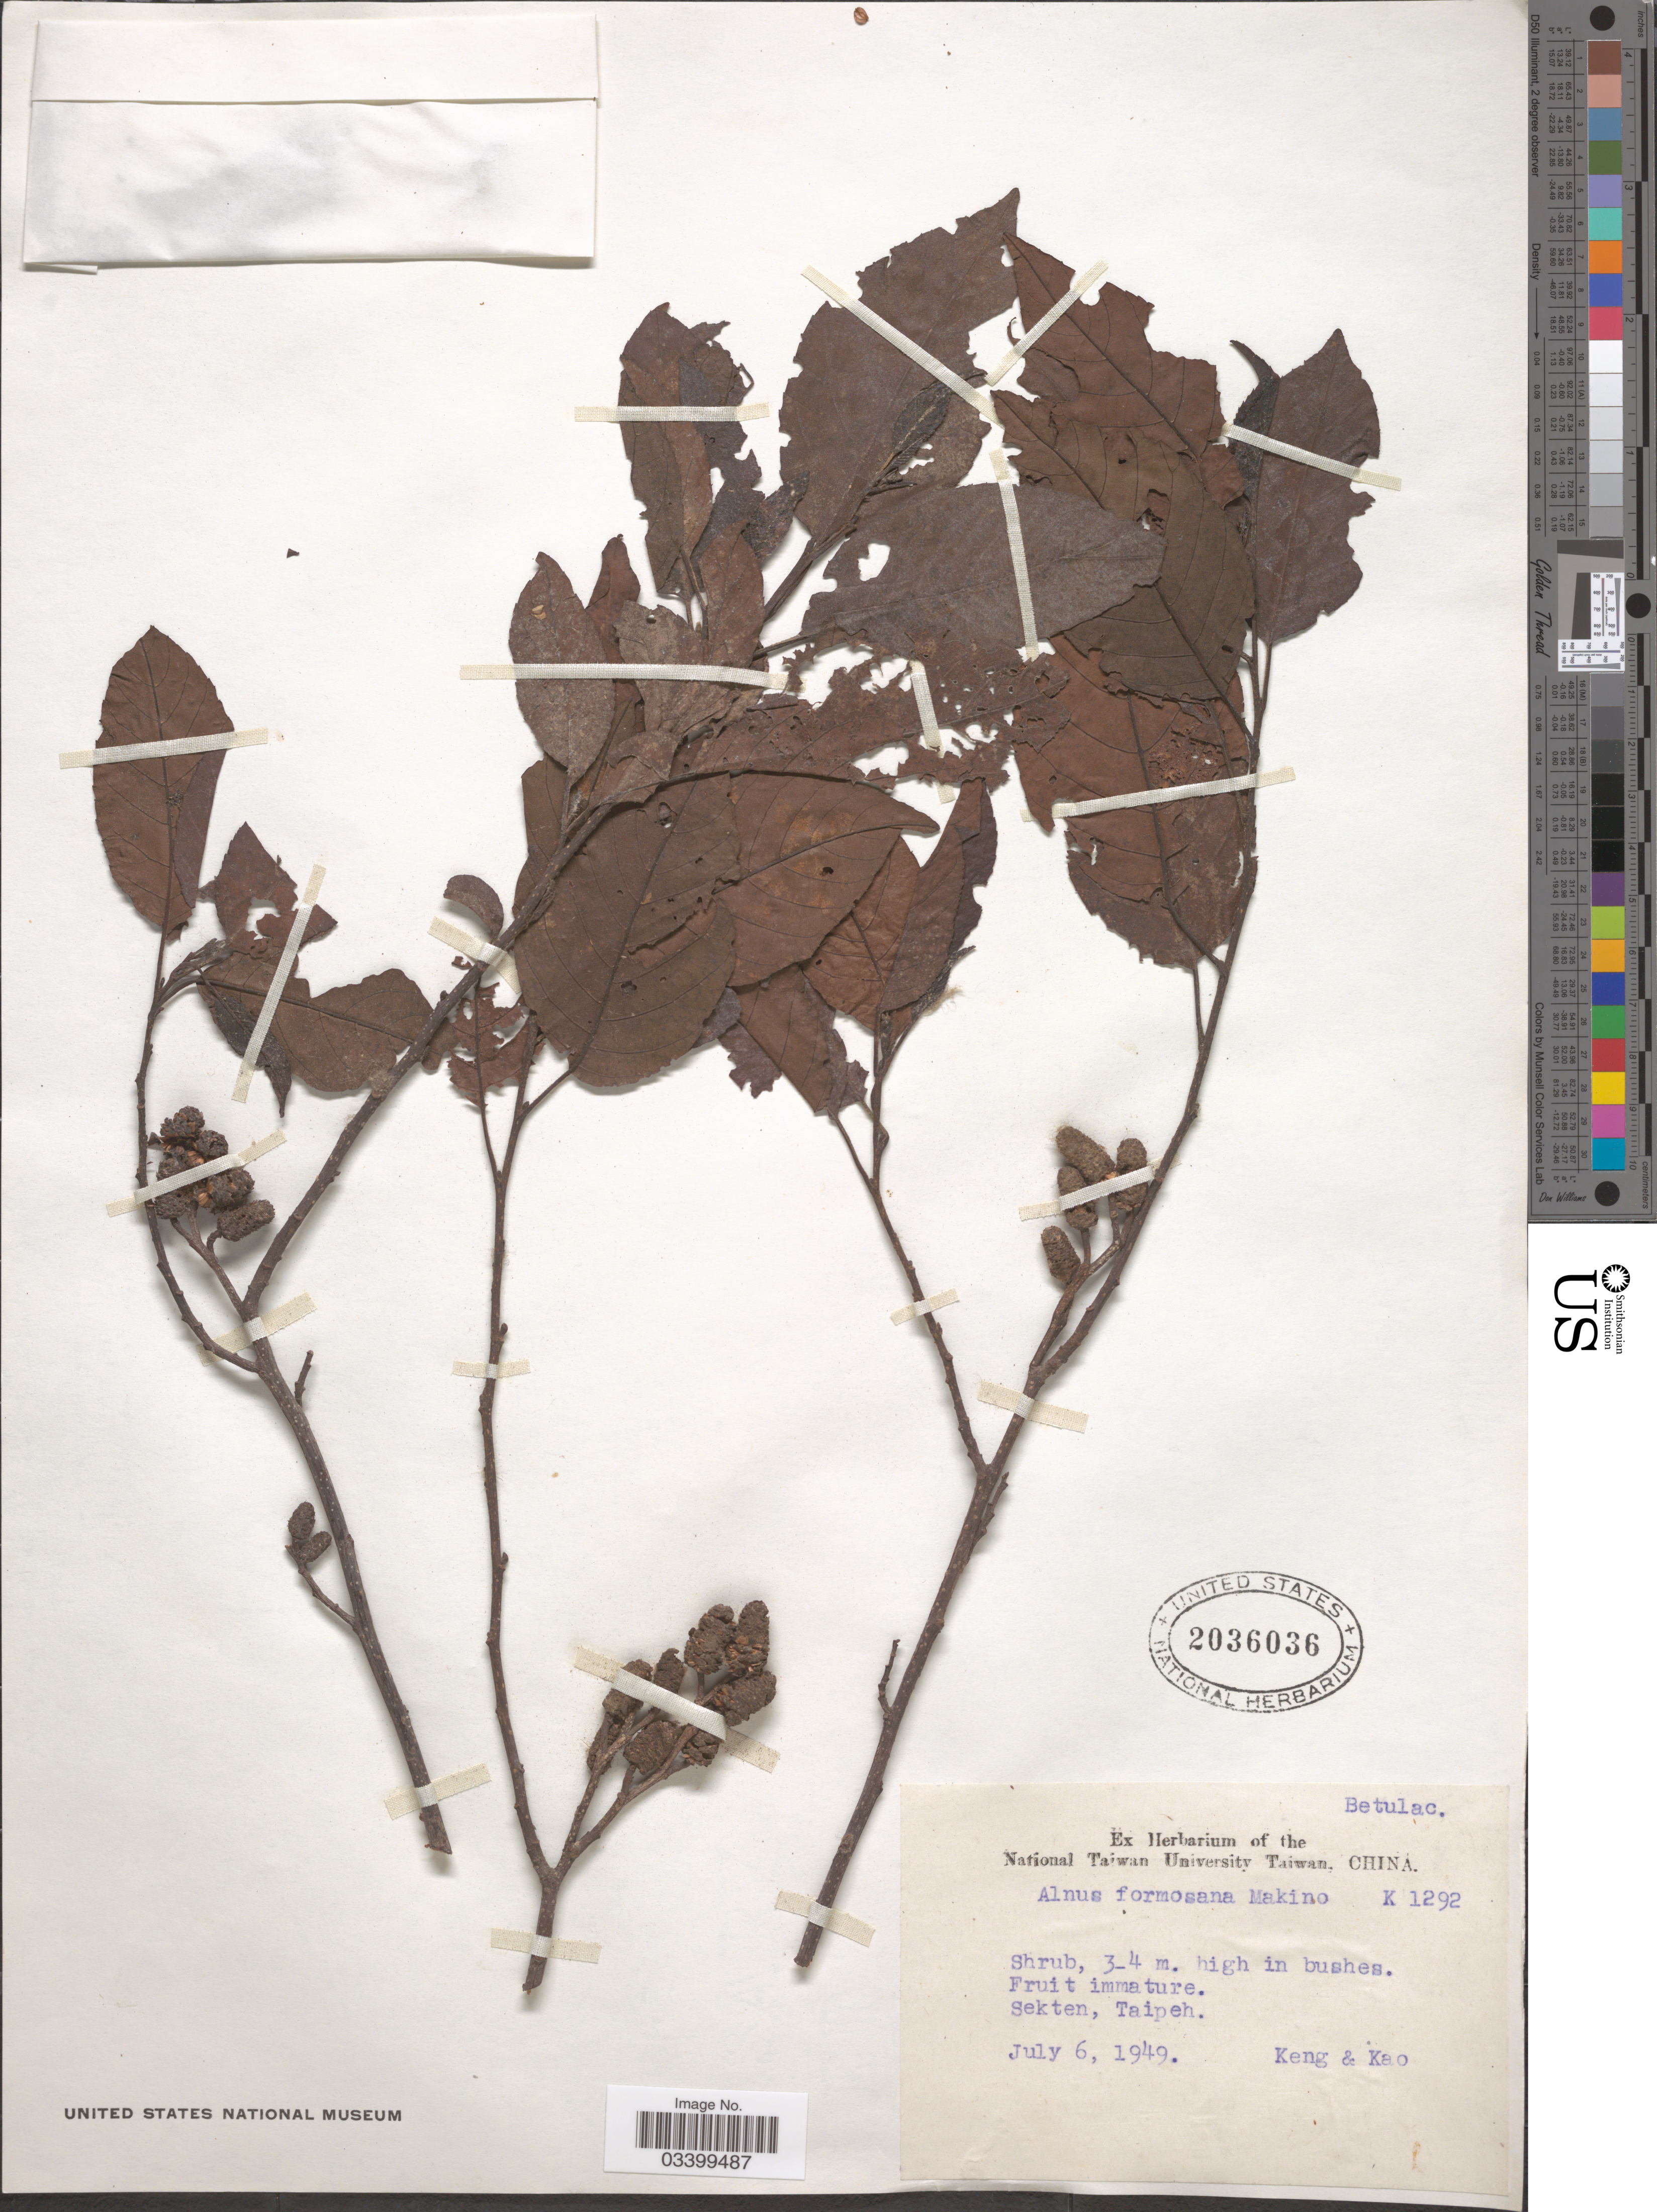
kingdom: Plantae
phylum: Tracheophyta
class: Magnoliopsida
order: Fagales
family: Betulaceae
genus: Alnus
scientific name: Alnus japonica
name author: (Thunb.) Steud.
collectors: -- Keng & -. Kao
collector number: K1292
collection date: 1949-07-06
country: Taiwan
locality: Sekten, Taipeh.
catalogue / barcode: US 2036036